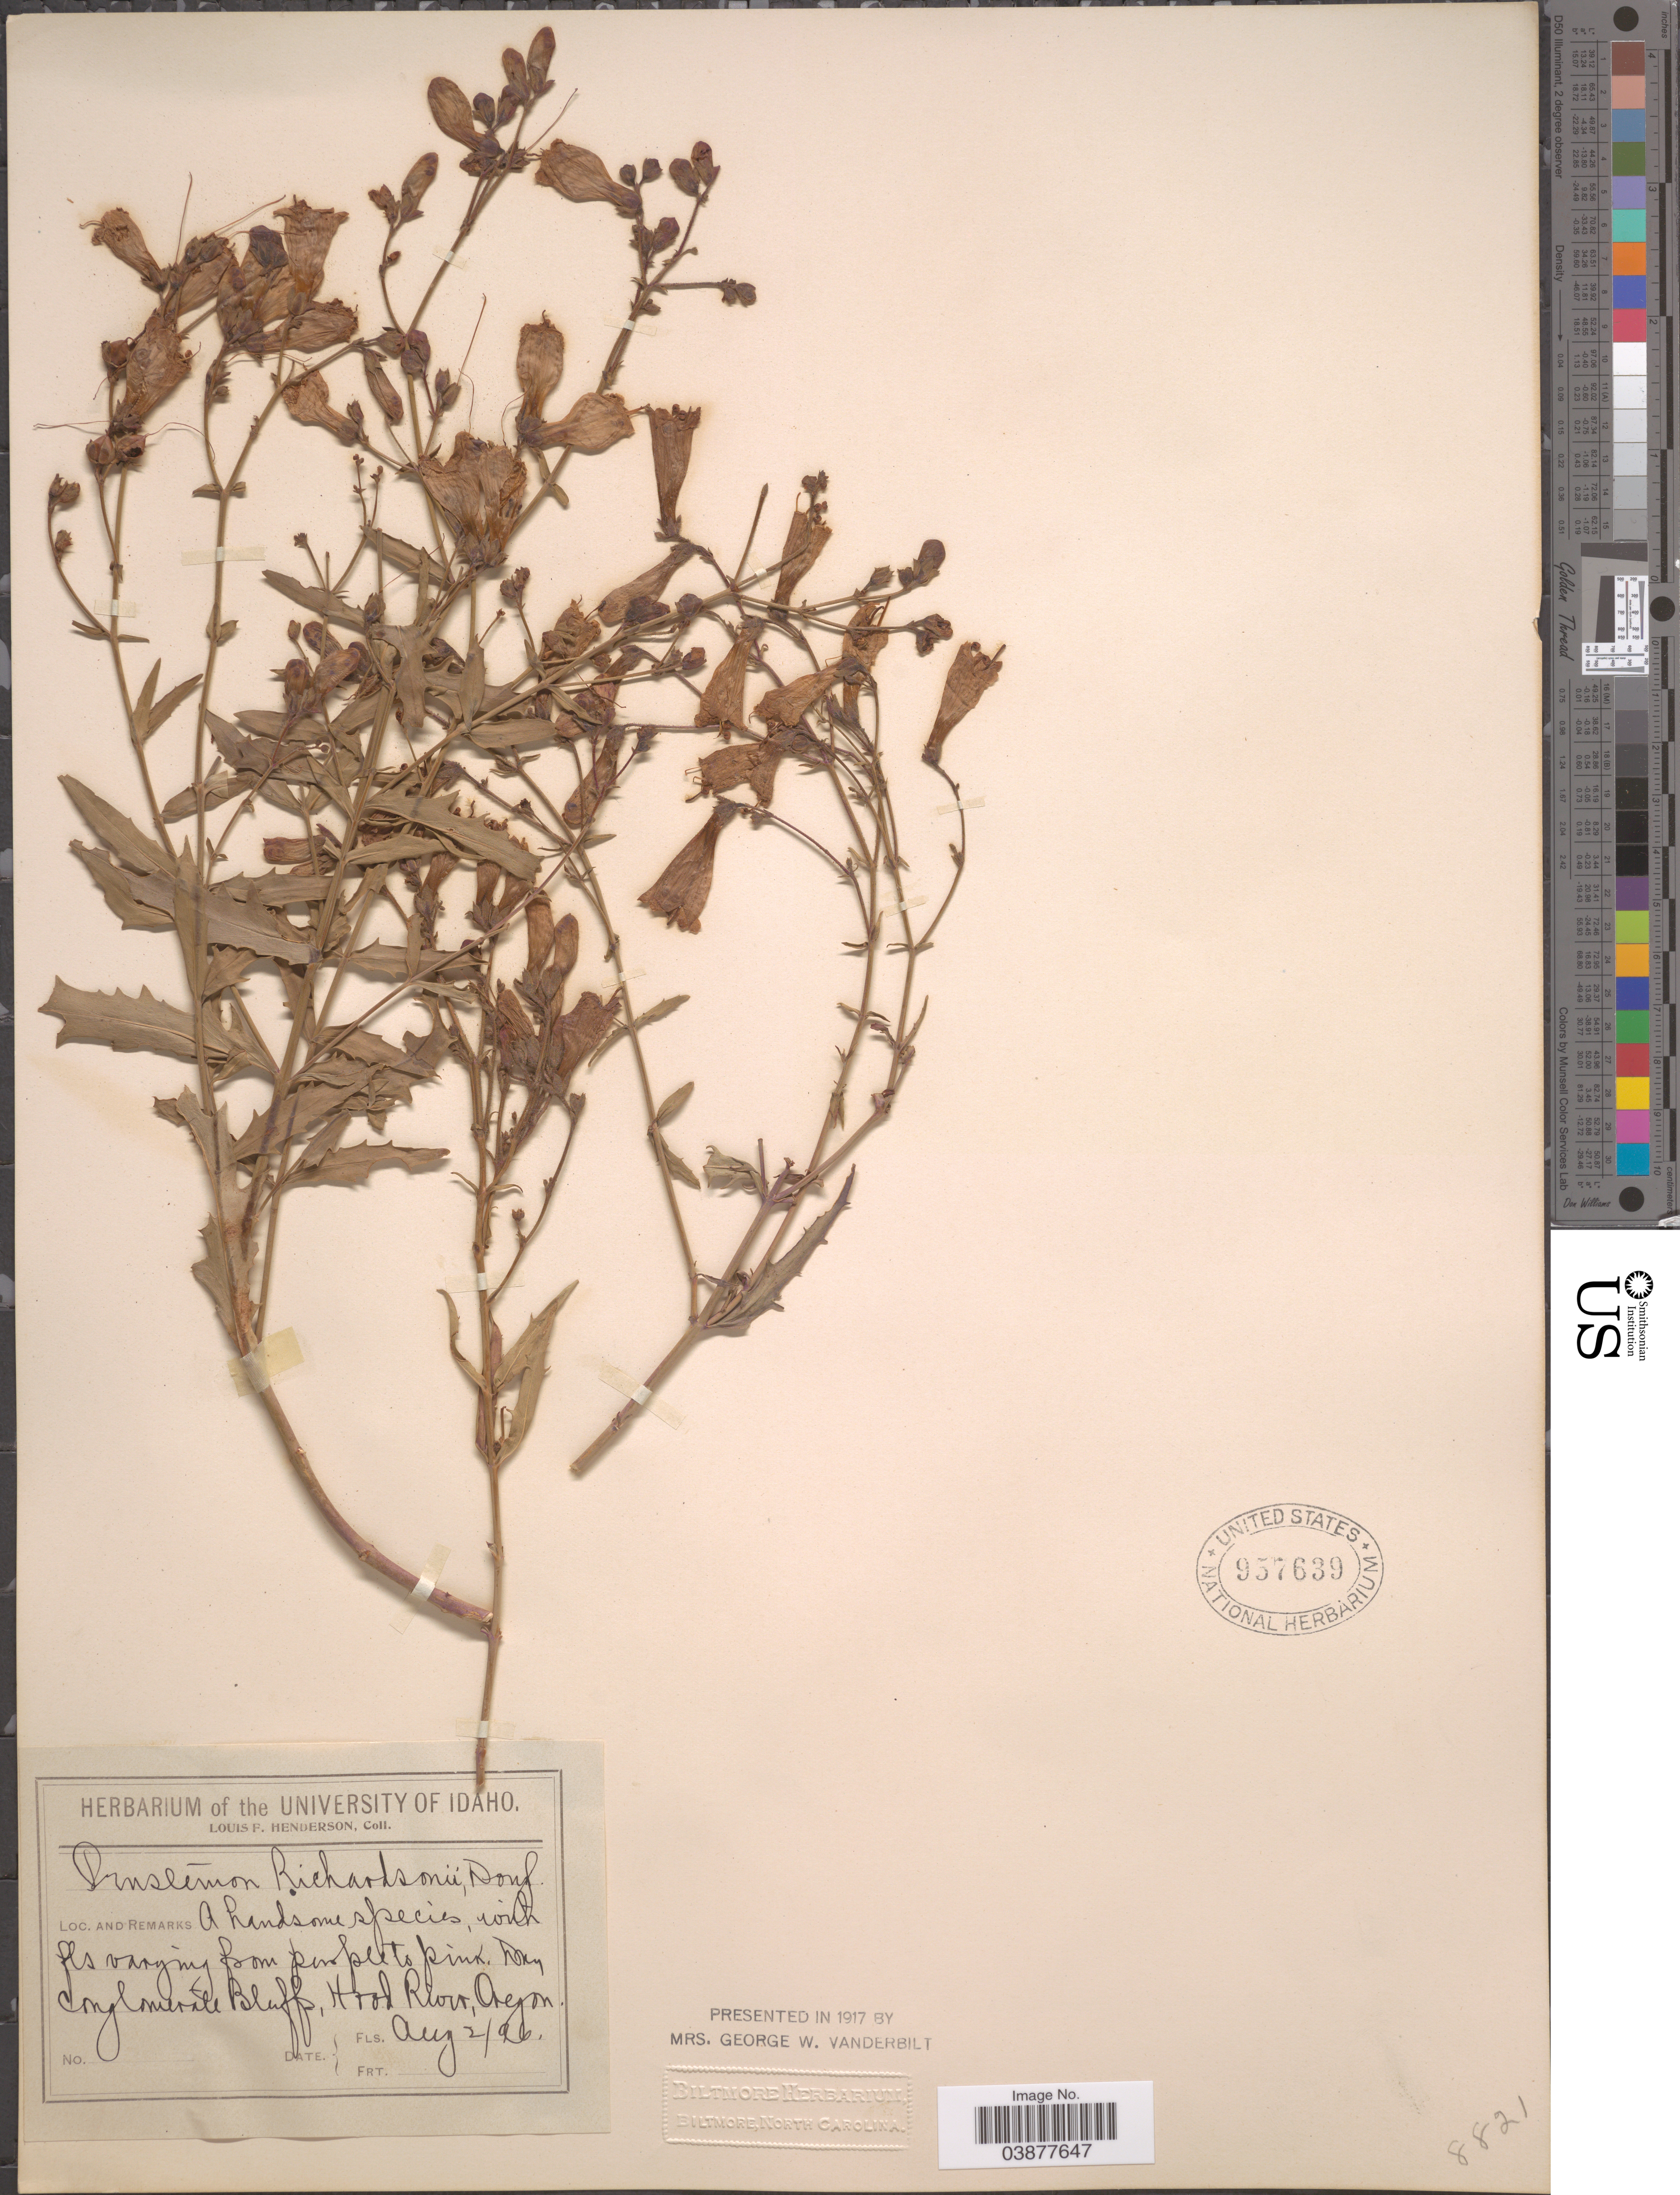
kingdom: Plantae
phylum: Tracheophyta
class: Magnoliopsida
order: Lamiales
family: Plantaginaceae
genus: Penstemon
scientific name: Penstemon richardsonii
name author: Douglas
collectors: L. Henderson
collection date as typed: Transcribed d/m/y: 2/8/26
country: United States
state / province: Oregon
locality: Dry conglomerate Bluffs, Hood River.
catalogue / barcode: US 957639